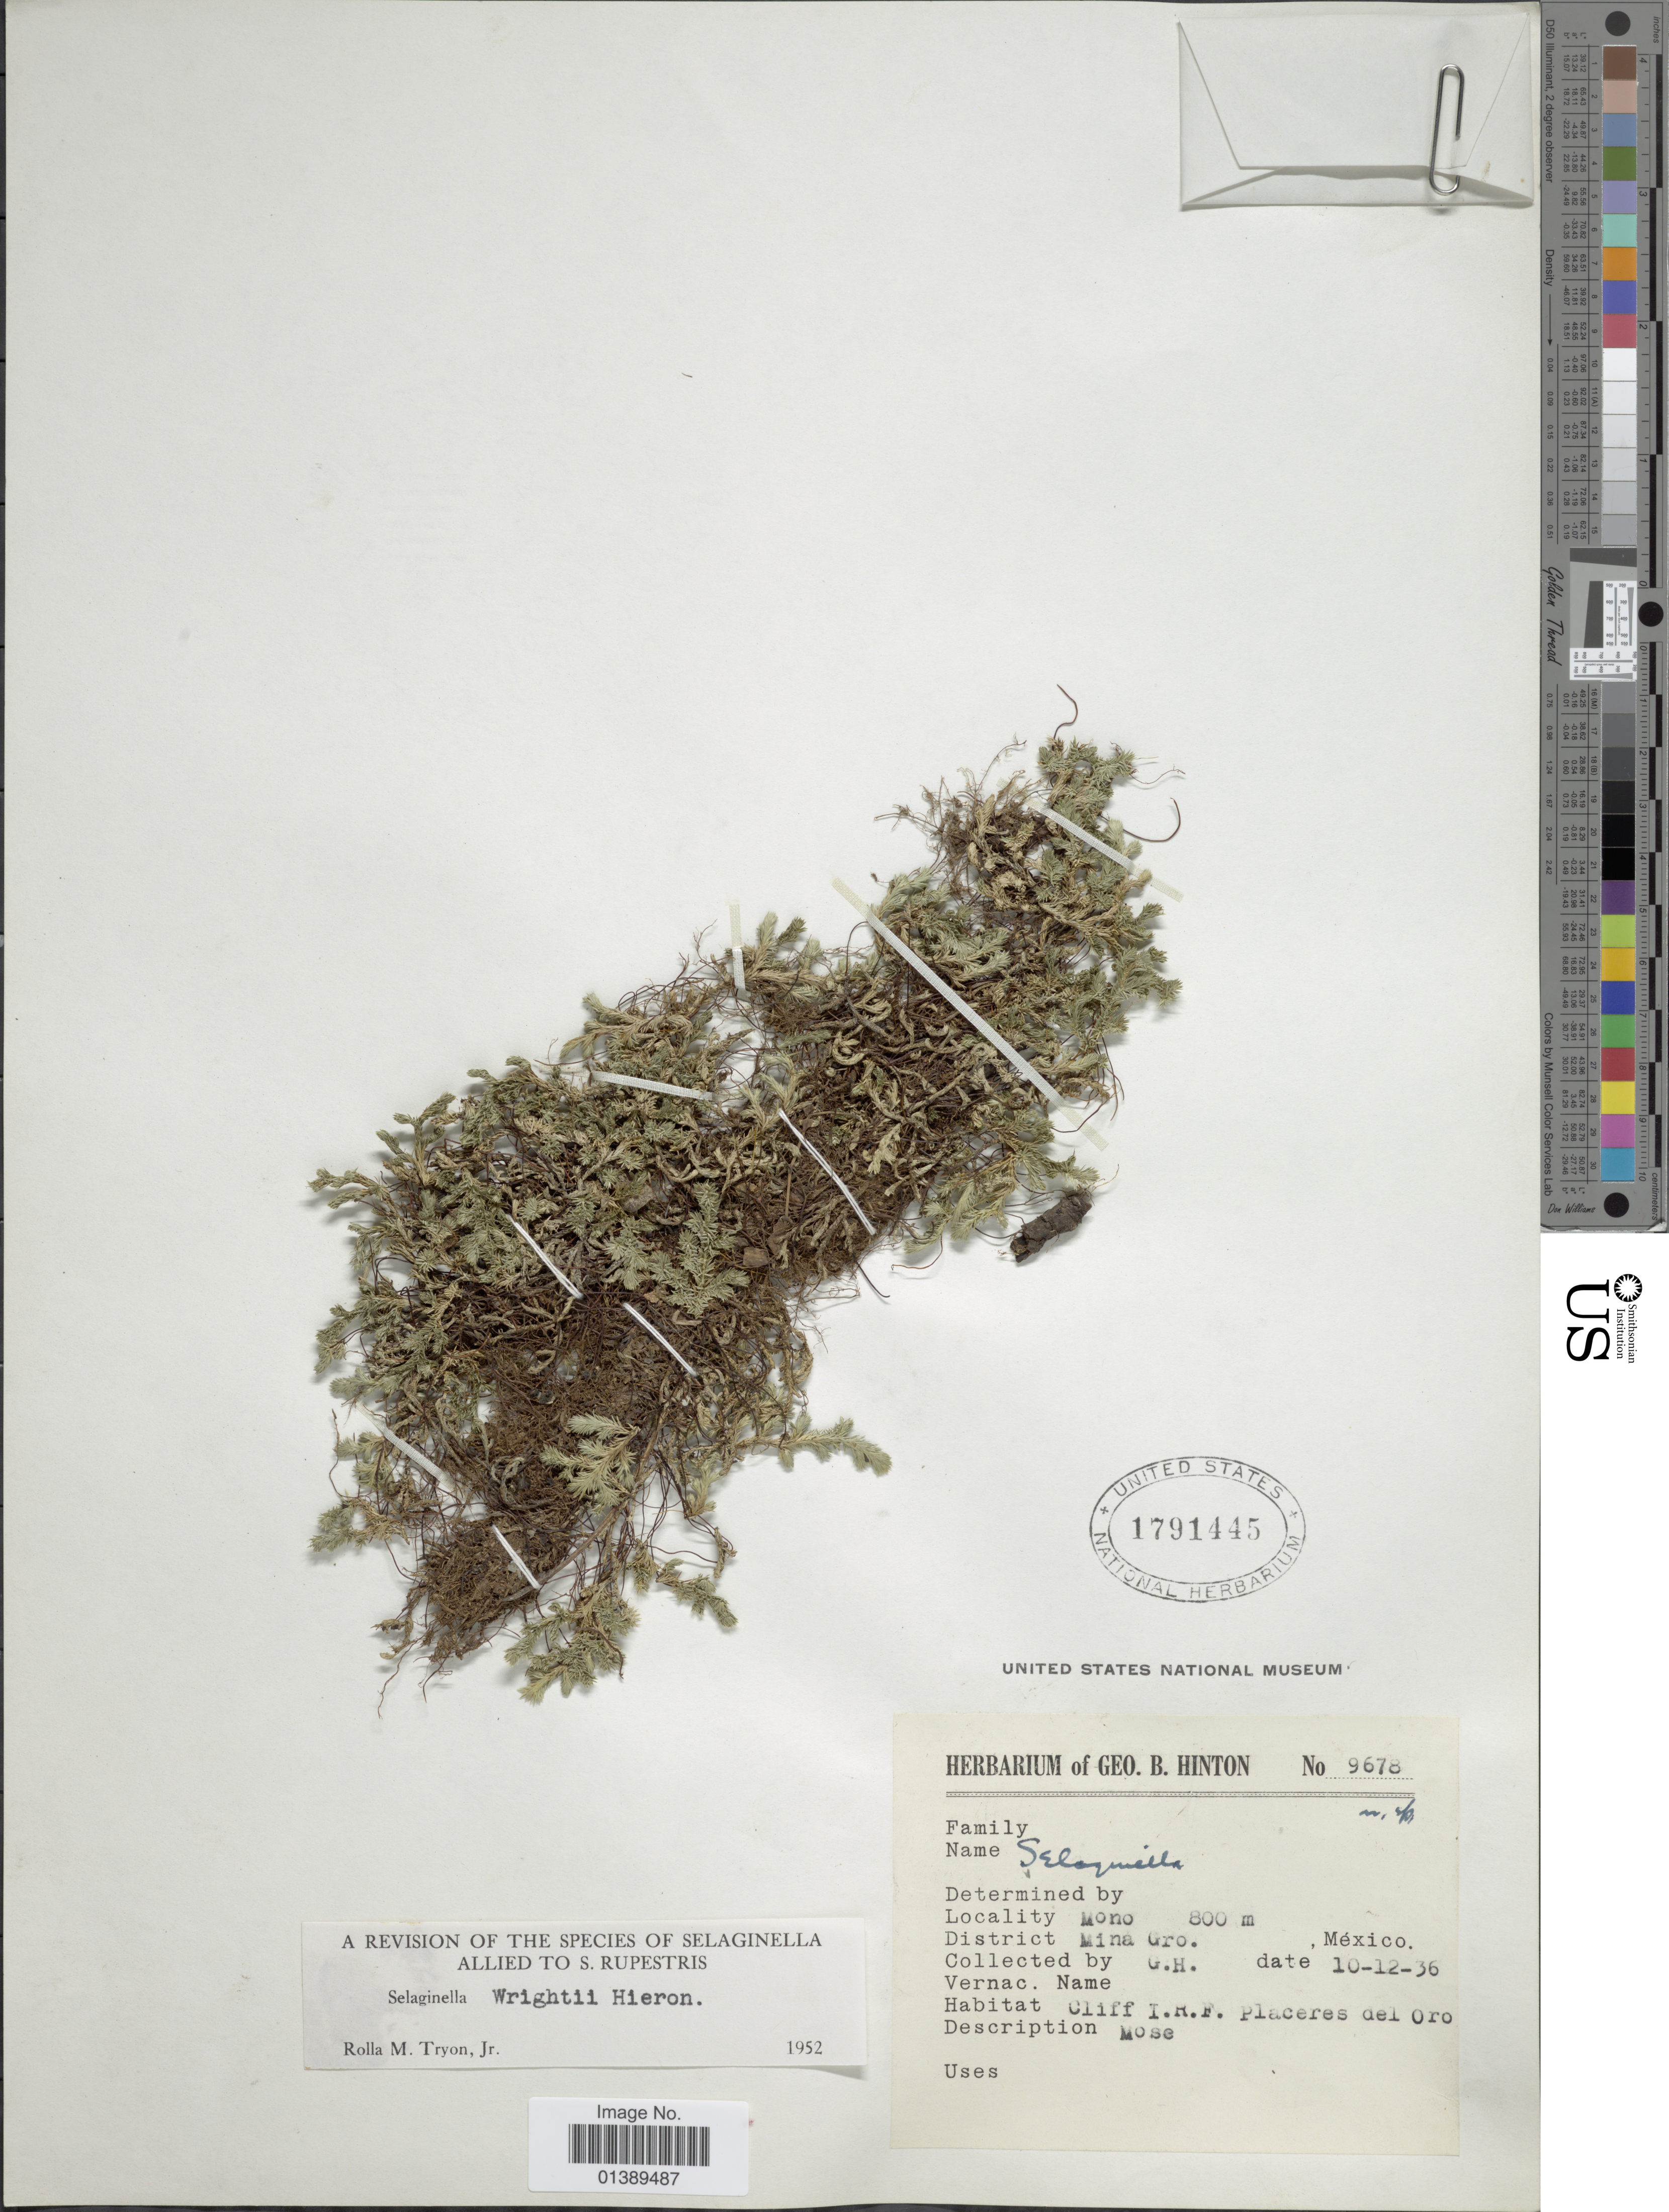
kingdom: Plantae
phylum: Tracheophyta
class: Lycopodiopsida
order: Selaginellales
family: Selaginellaceae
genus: Selaginella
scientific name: Selaginella wrightii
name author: Hieron.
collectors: G. B. Hinton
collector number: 9678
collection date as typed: Transcribed d/m/y: 12/10/36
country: Mexico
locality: Mono, Distr Mina Gro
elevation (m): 800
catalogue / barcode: US 1791445